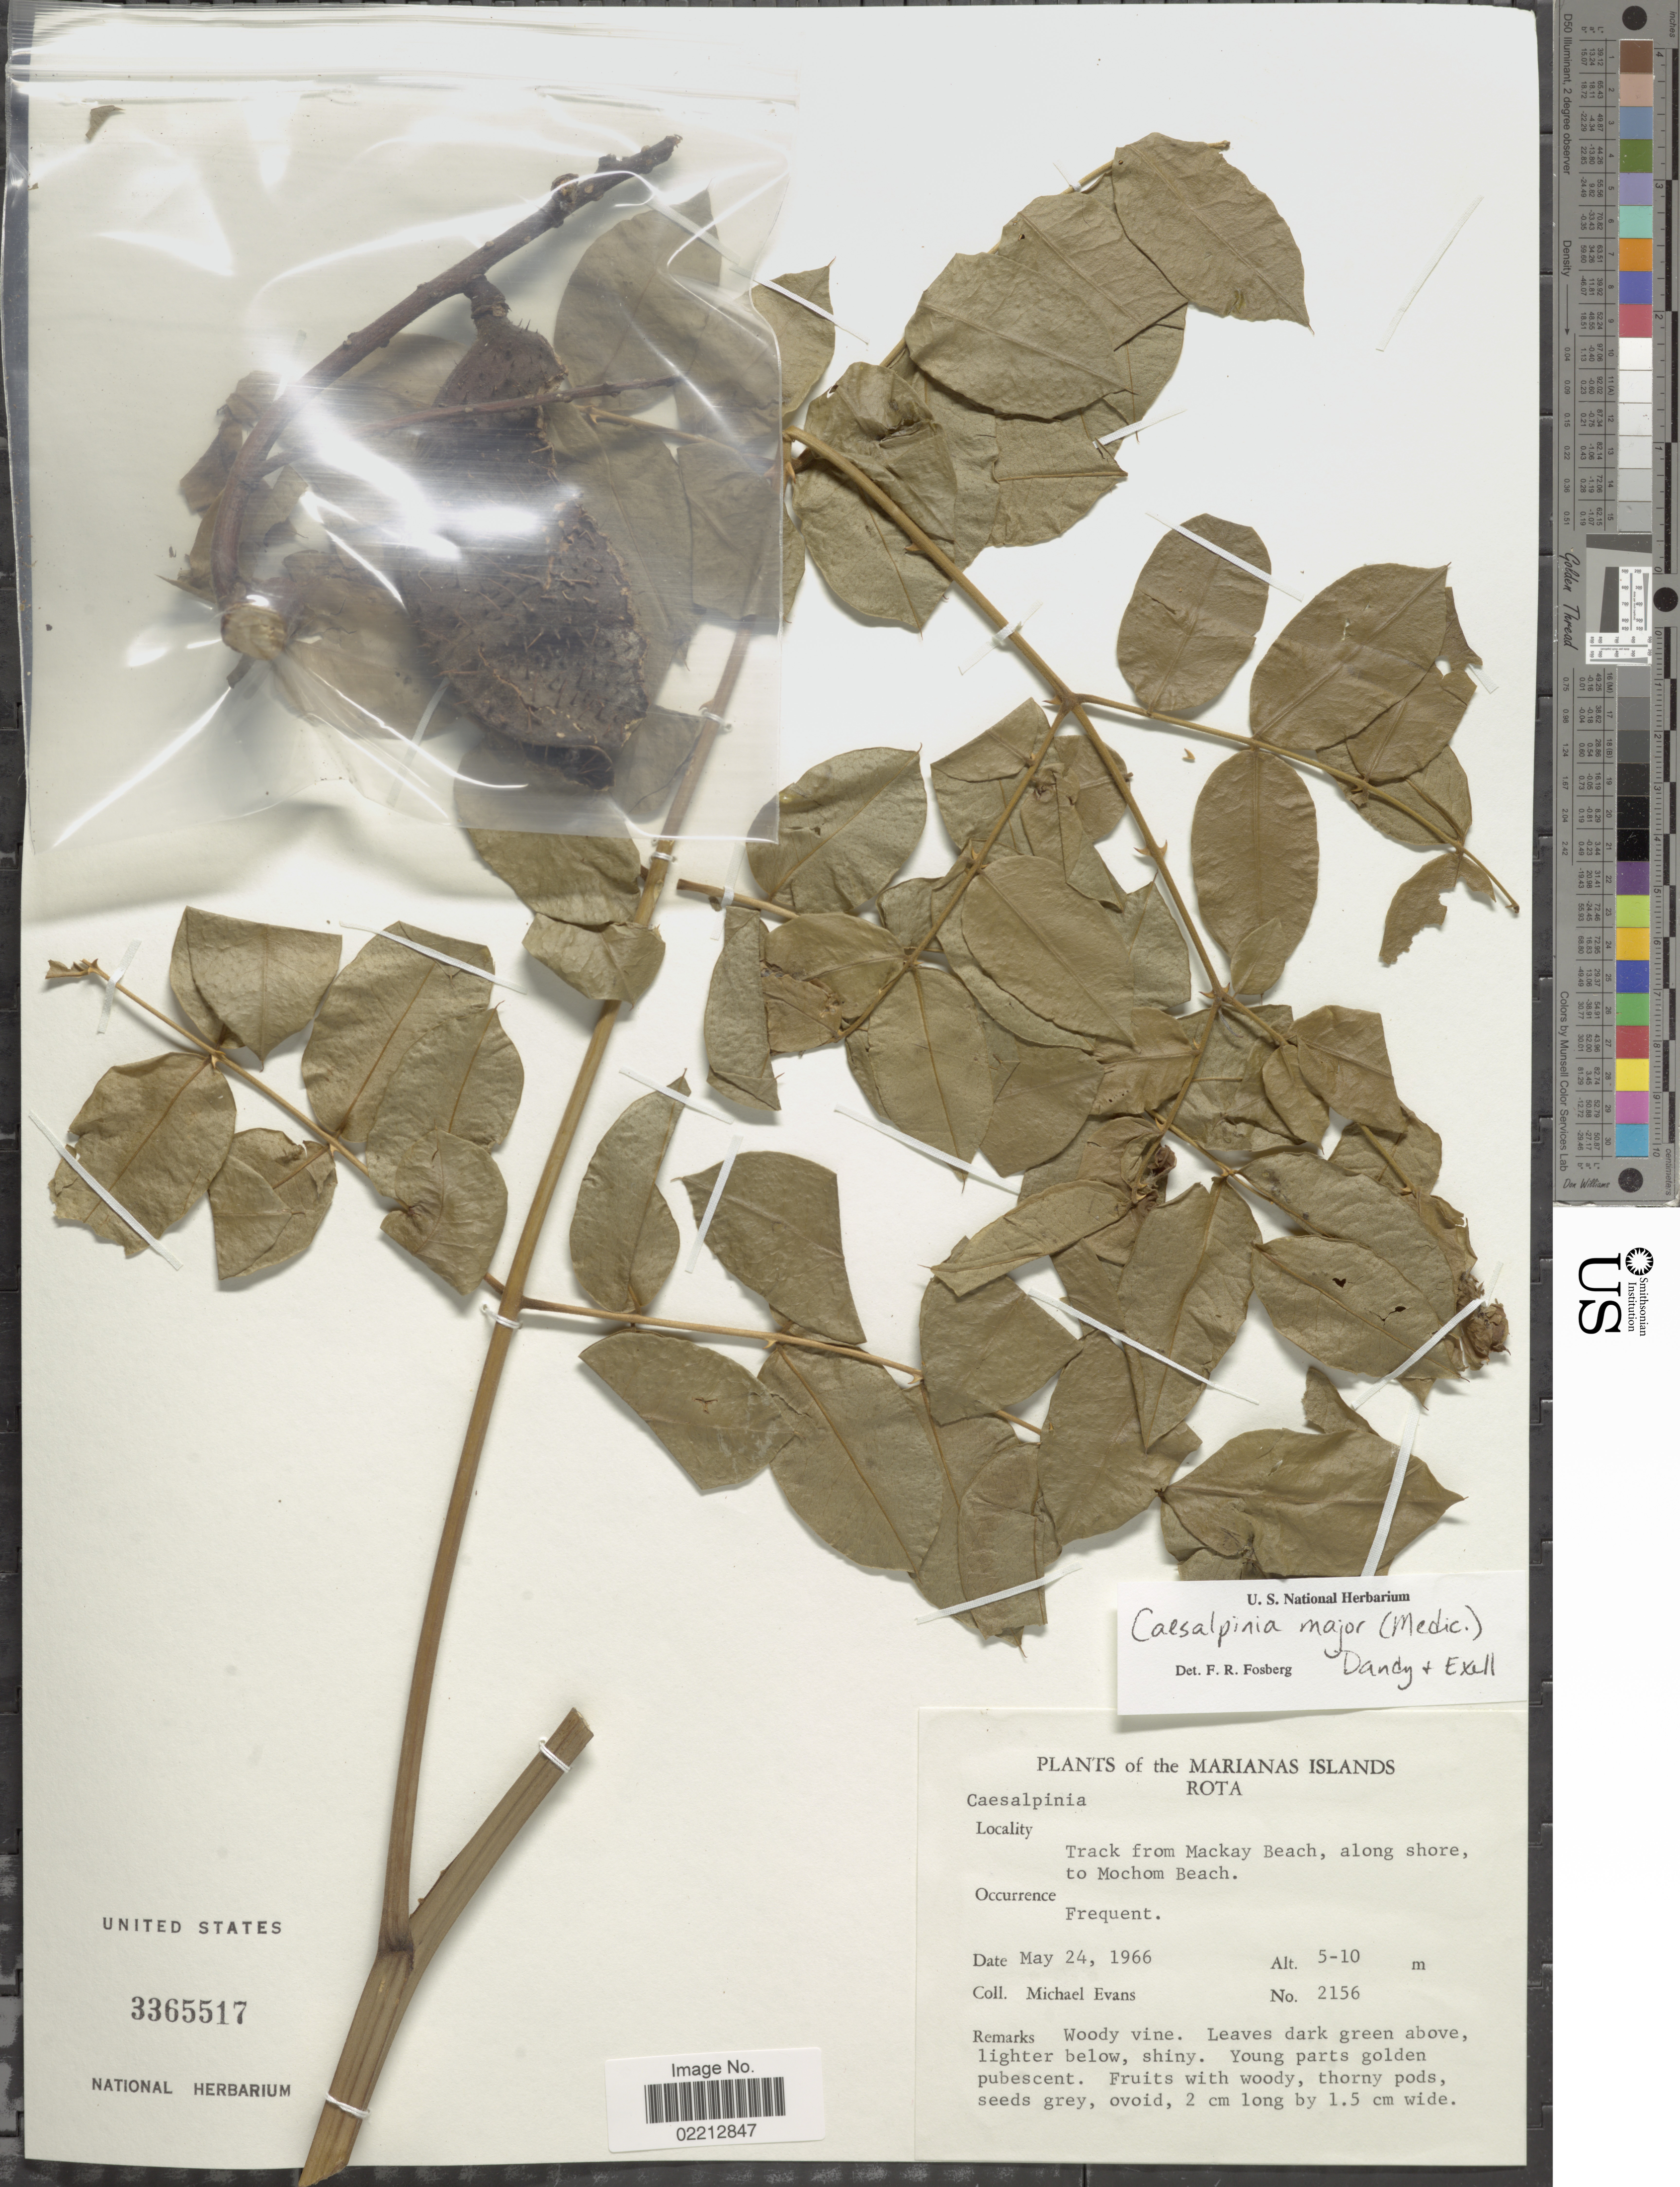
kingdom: Plantae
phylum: Tracheophyta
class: Magnoliopsida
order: Fabales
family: Fabaceae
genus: Guilandina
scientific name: Guilandina major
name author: (Medik.) Small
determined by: Wagner, W. L., (BOT), Smithsonian Institution - National Museum of Natural History (UNITED STATES)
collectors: M. Evans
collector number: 2156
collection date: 1966-05-24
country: Northern Mariana Islands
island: Rota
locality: Rota, Track from Mackay Beach, along shore, to Mochom Beach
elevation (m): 5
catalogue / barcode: US 3365517